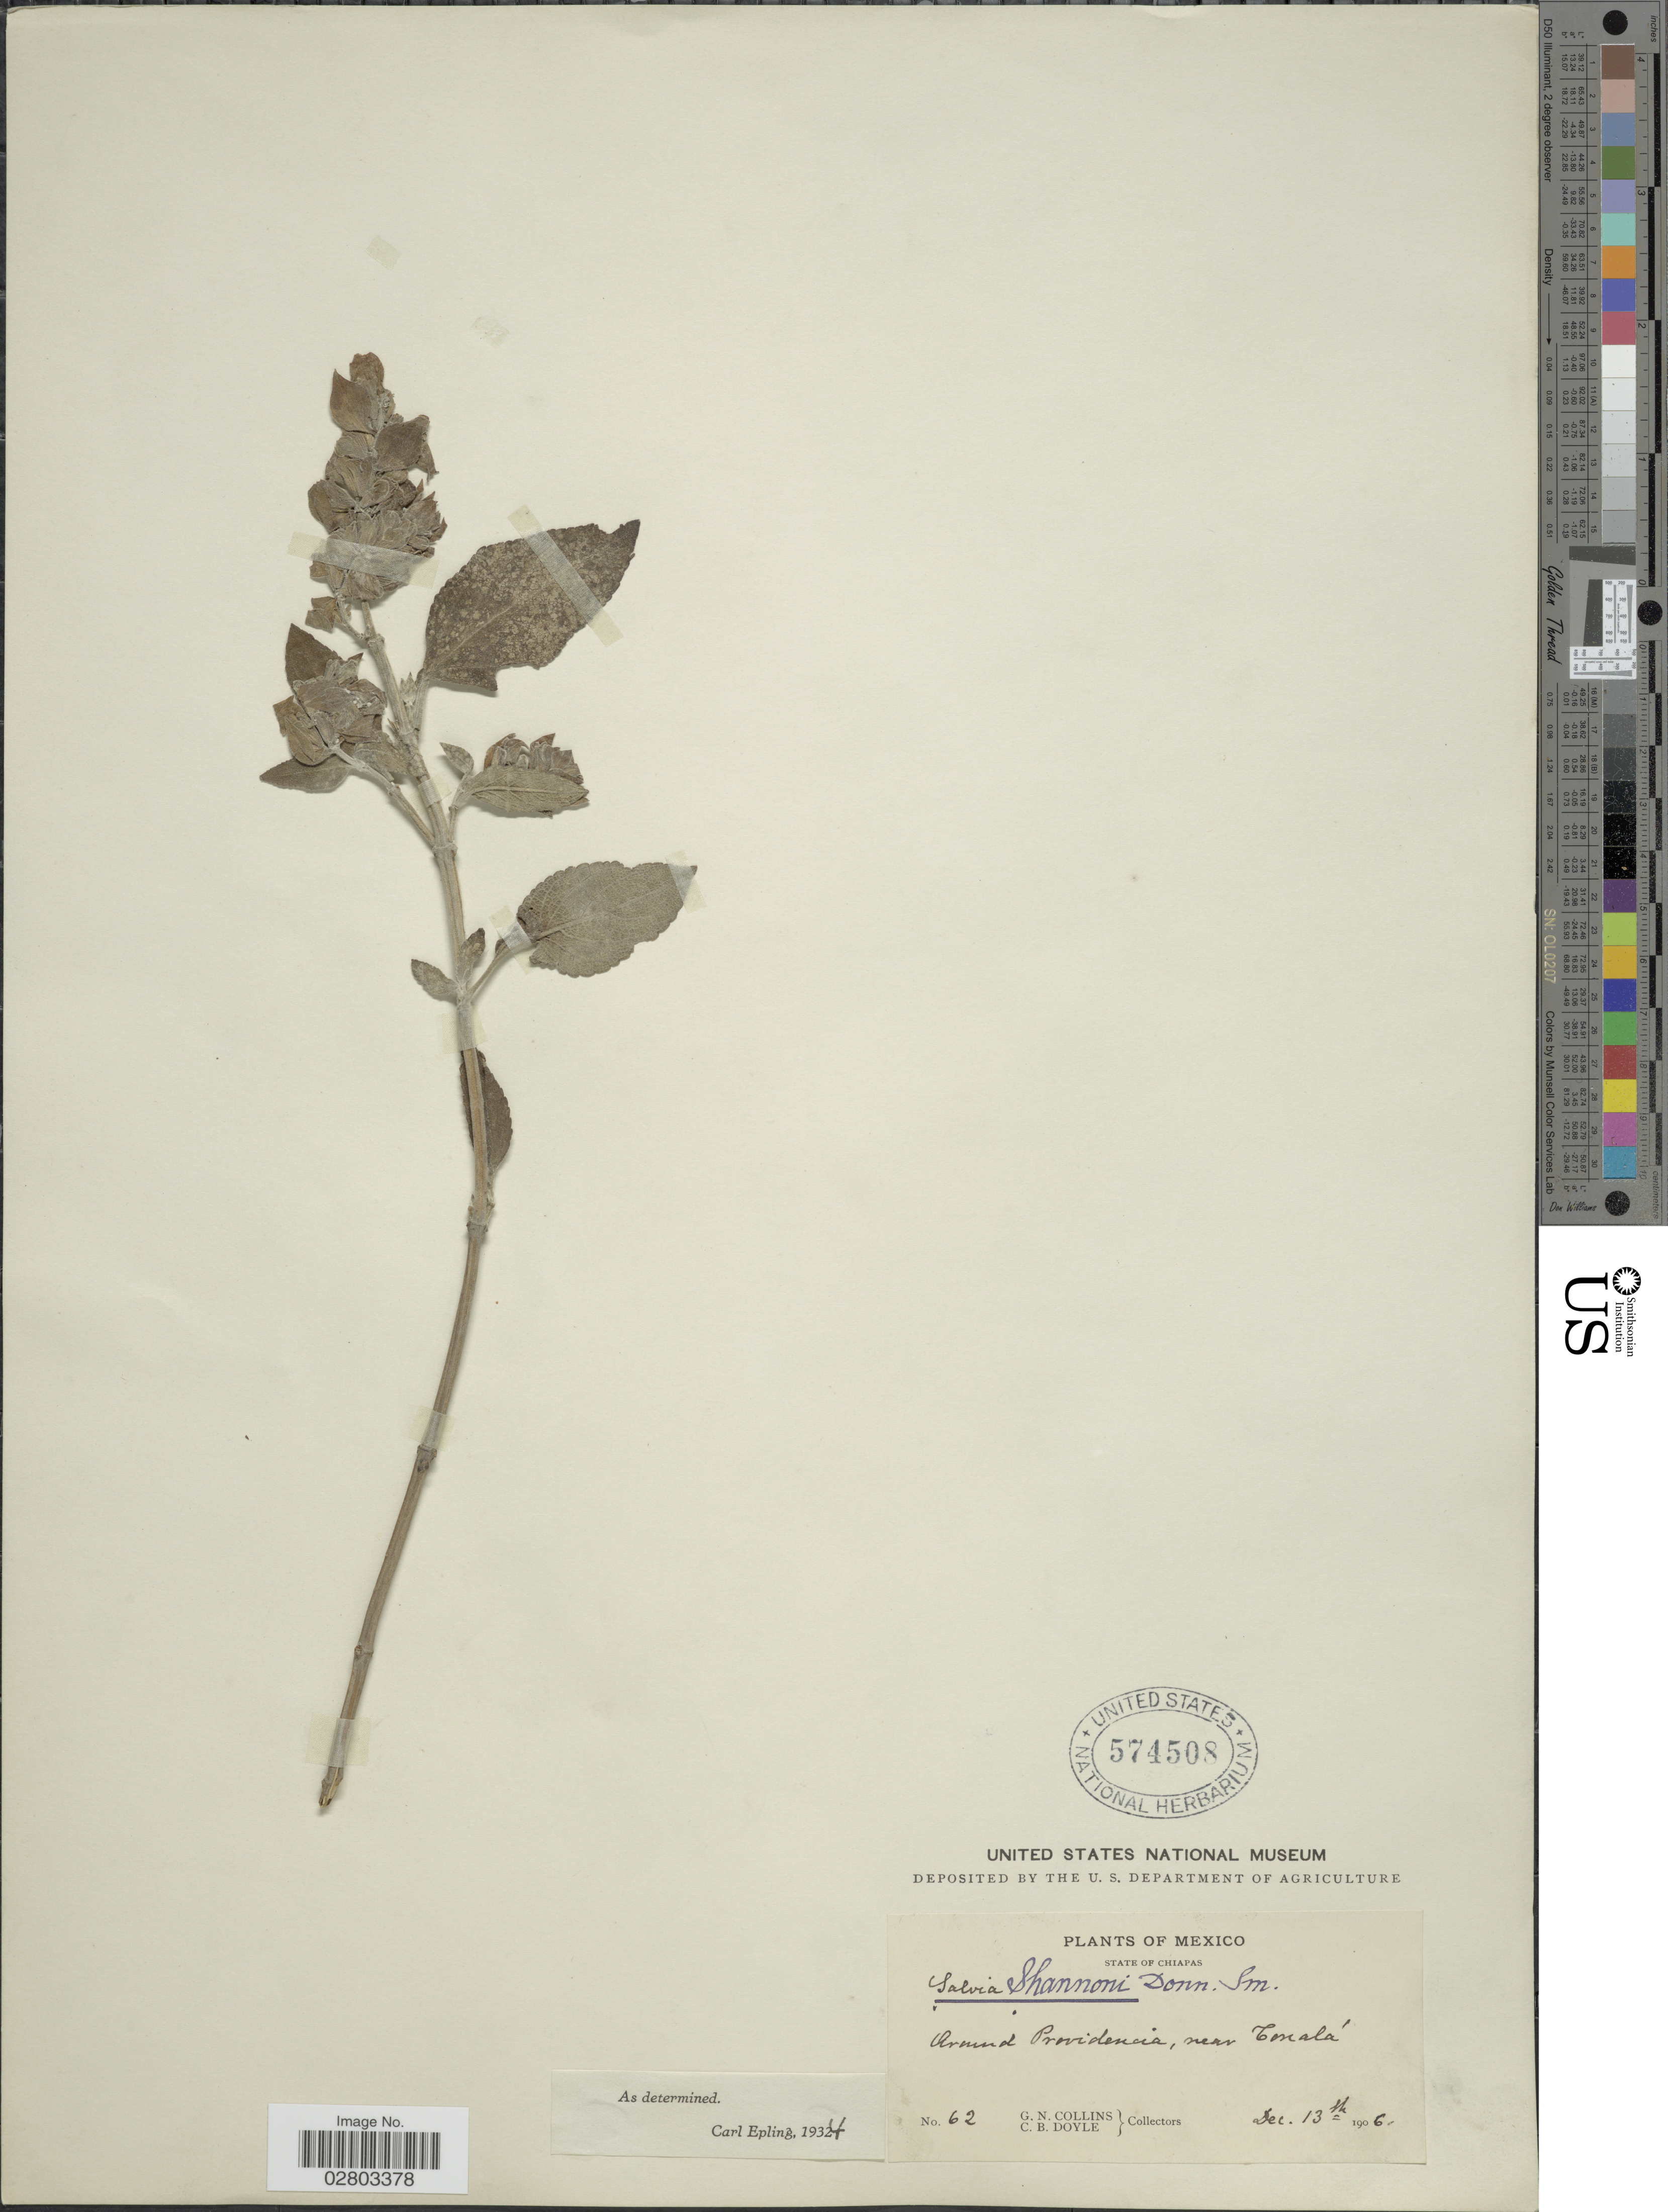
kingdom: Plantae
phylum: Tracheophyta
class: Magnoliopsida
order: Lamiales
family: Lamiaceae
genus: Salvia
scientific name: Salvia shannoni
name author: Donn. Sm.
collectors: G. Collins & C. Doyle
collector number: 62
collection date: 1906-12-13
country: Mexico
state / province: Chiapas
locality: Grand Providencia, near Tonala.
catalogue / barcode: US 574508